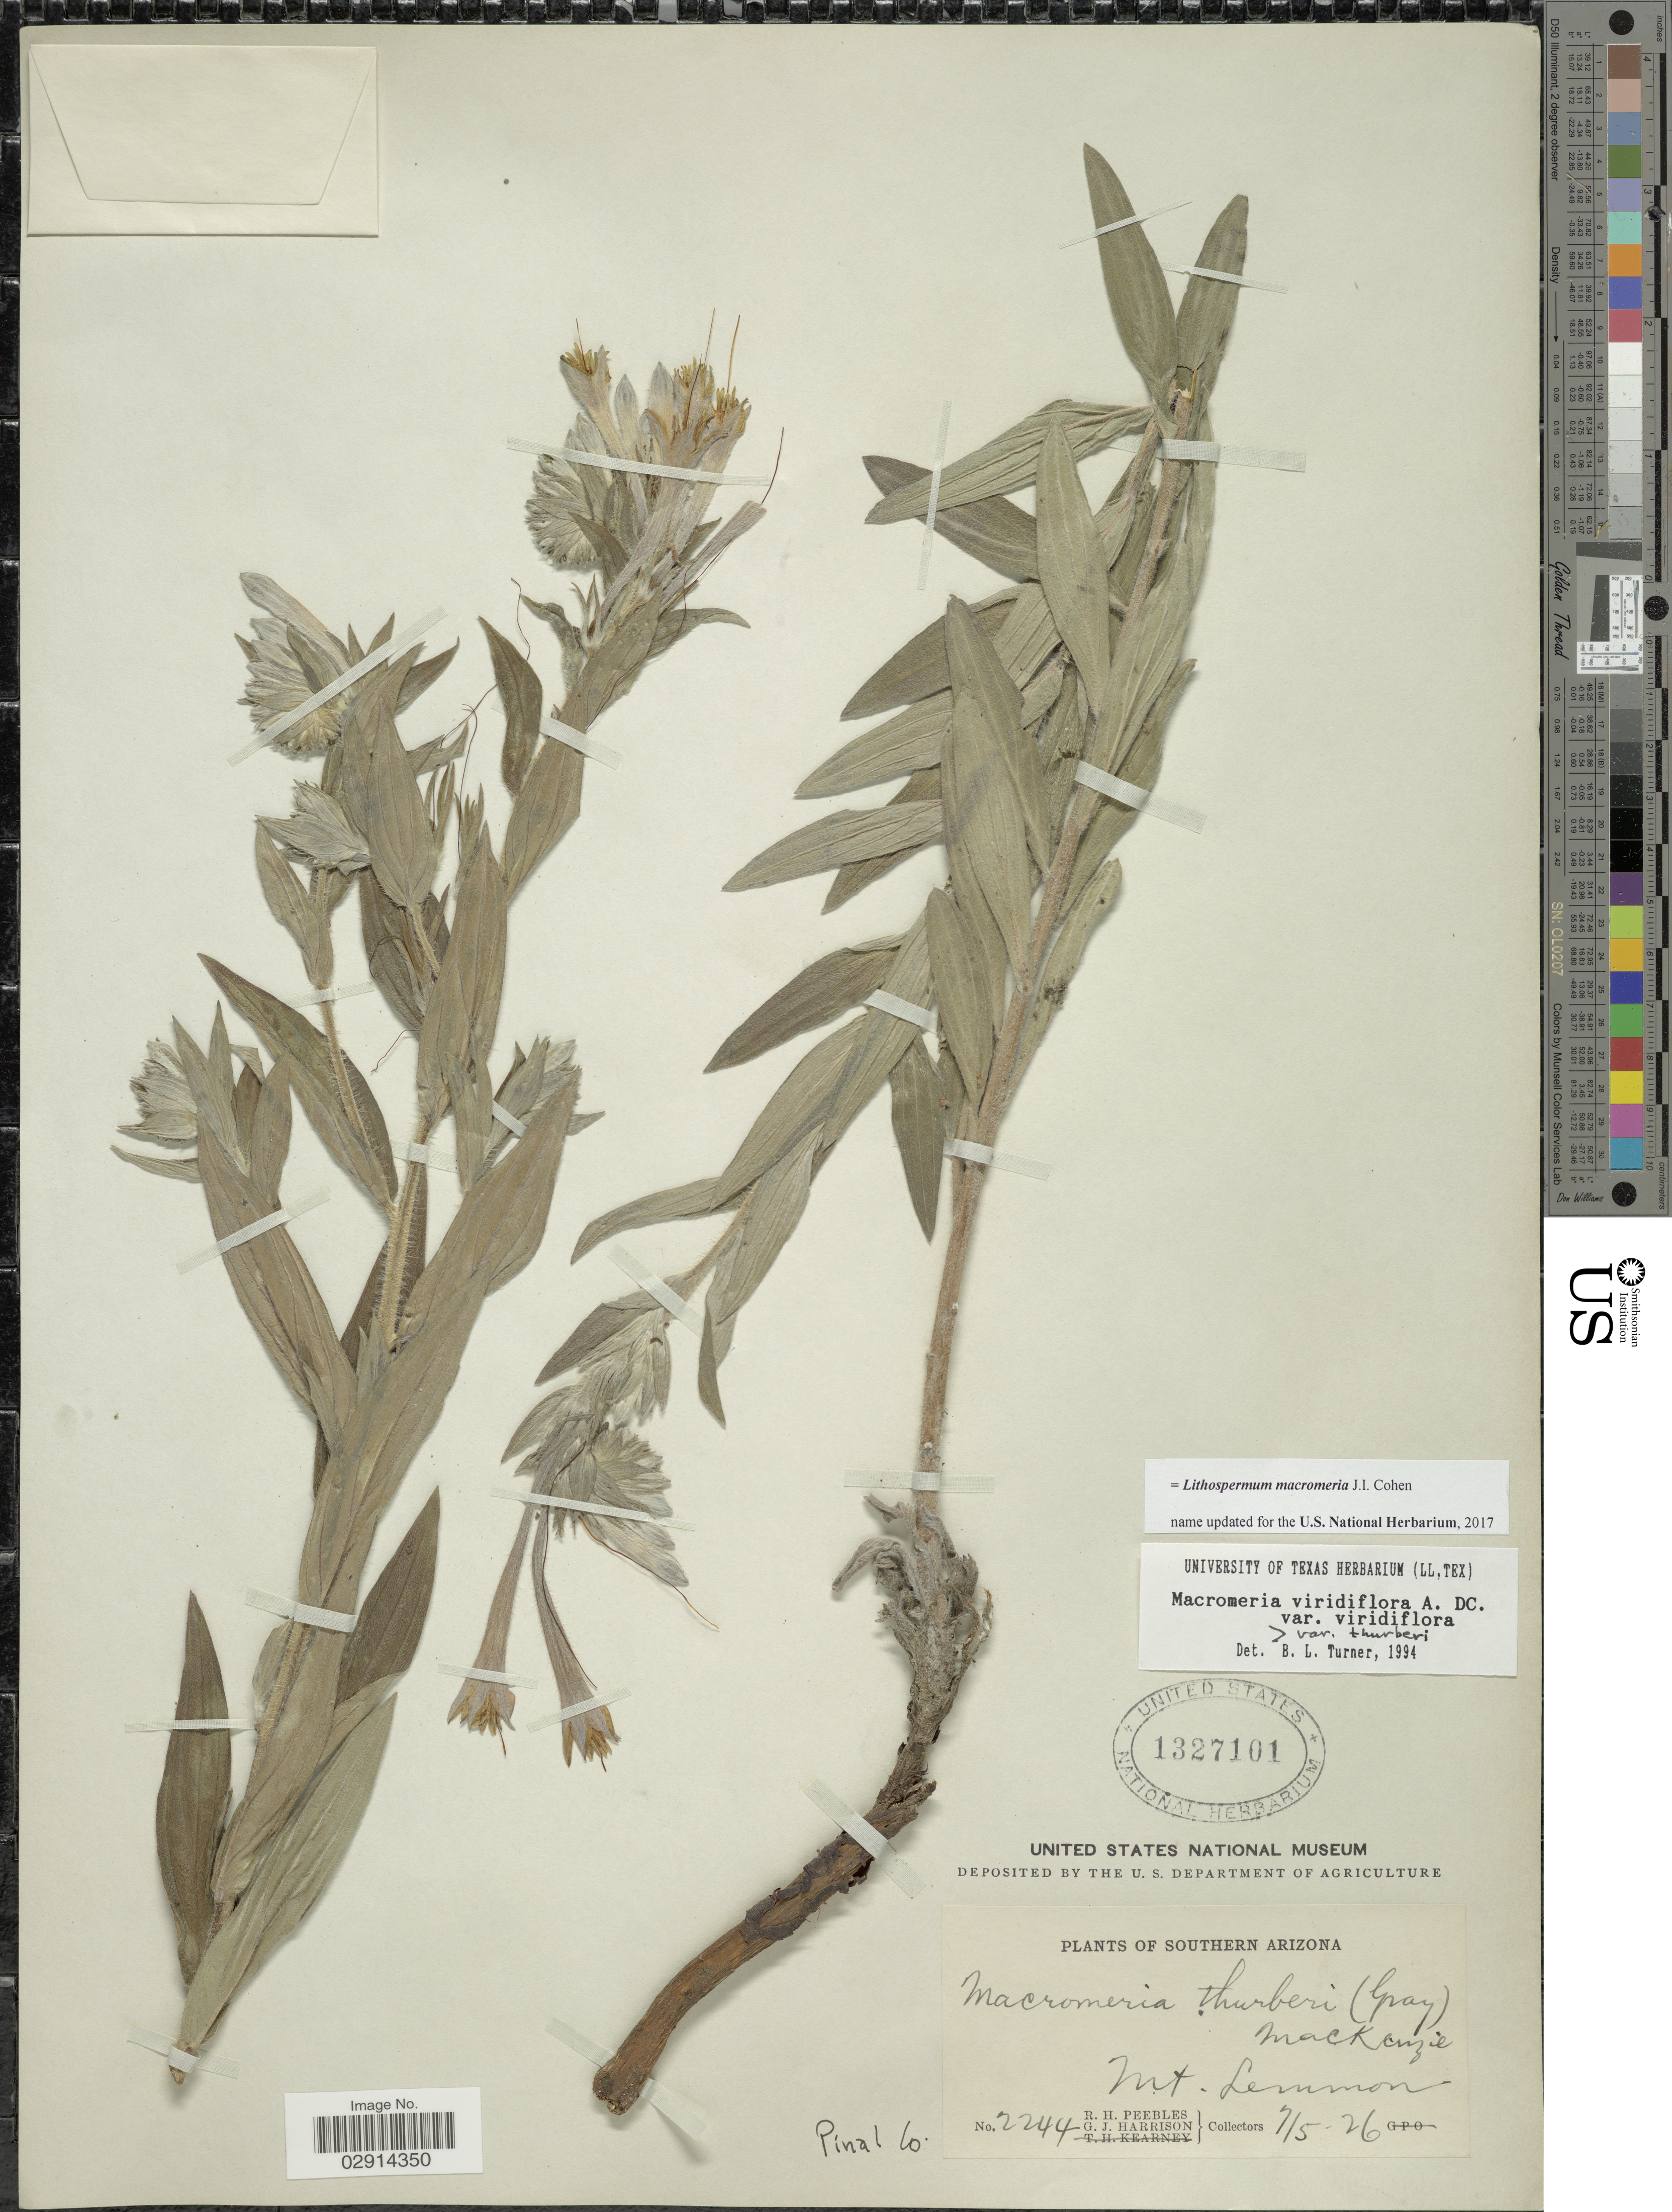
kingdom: Plantae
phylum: Tracheophyta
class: Magnoliopsida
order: Boraginales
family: Boraginaceae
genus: Lithospermum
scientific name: Lithospermum macromeria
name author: Cohen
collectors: R. H. Peebles & G. J. Harrison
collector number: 2244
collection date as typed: Transcribed d/m/y: 5/7/26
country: United States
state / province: Arizona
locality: Southern Arizona, Mt. Lemmon. Pinal Co.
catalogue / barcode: US 1327101